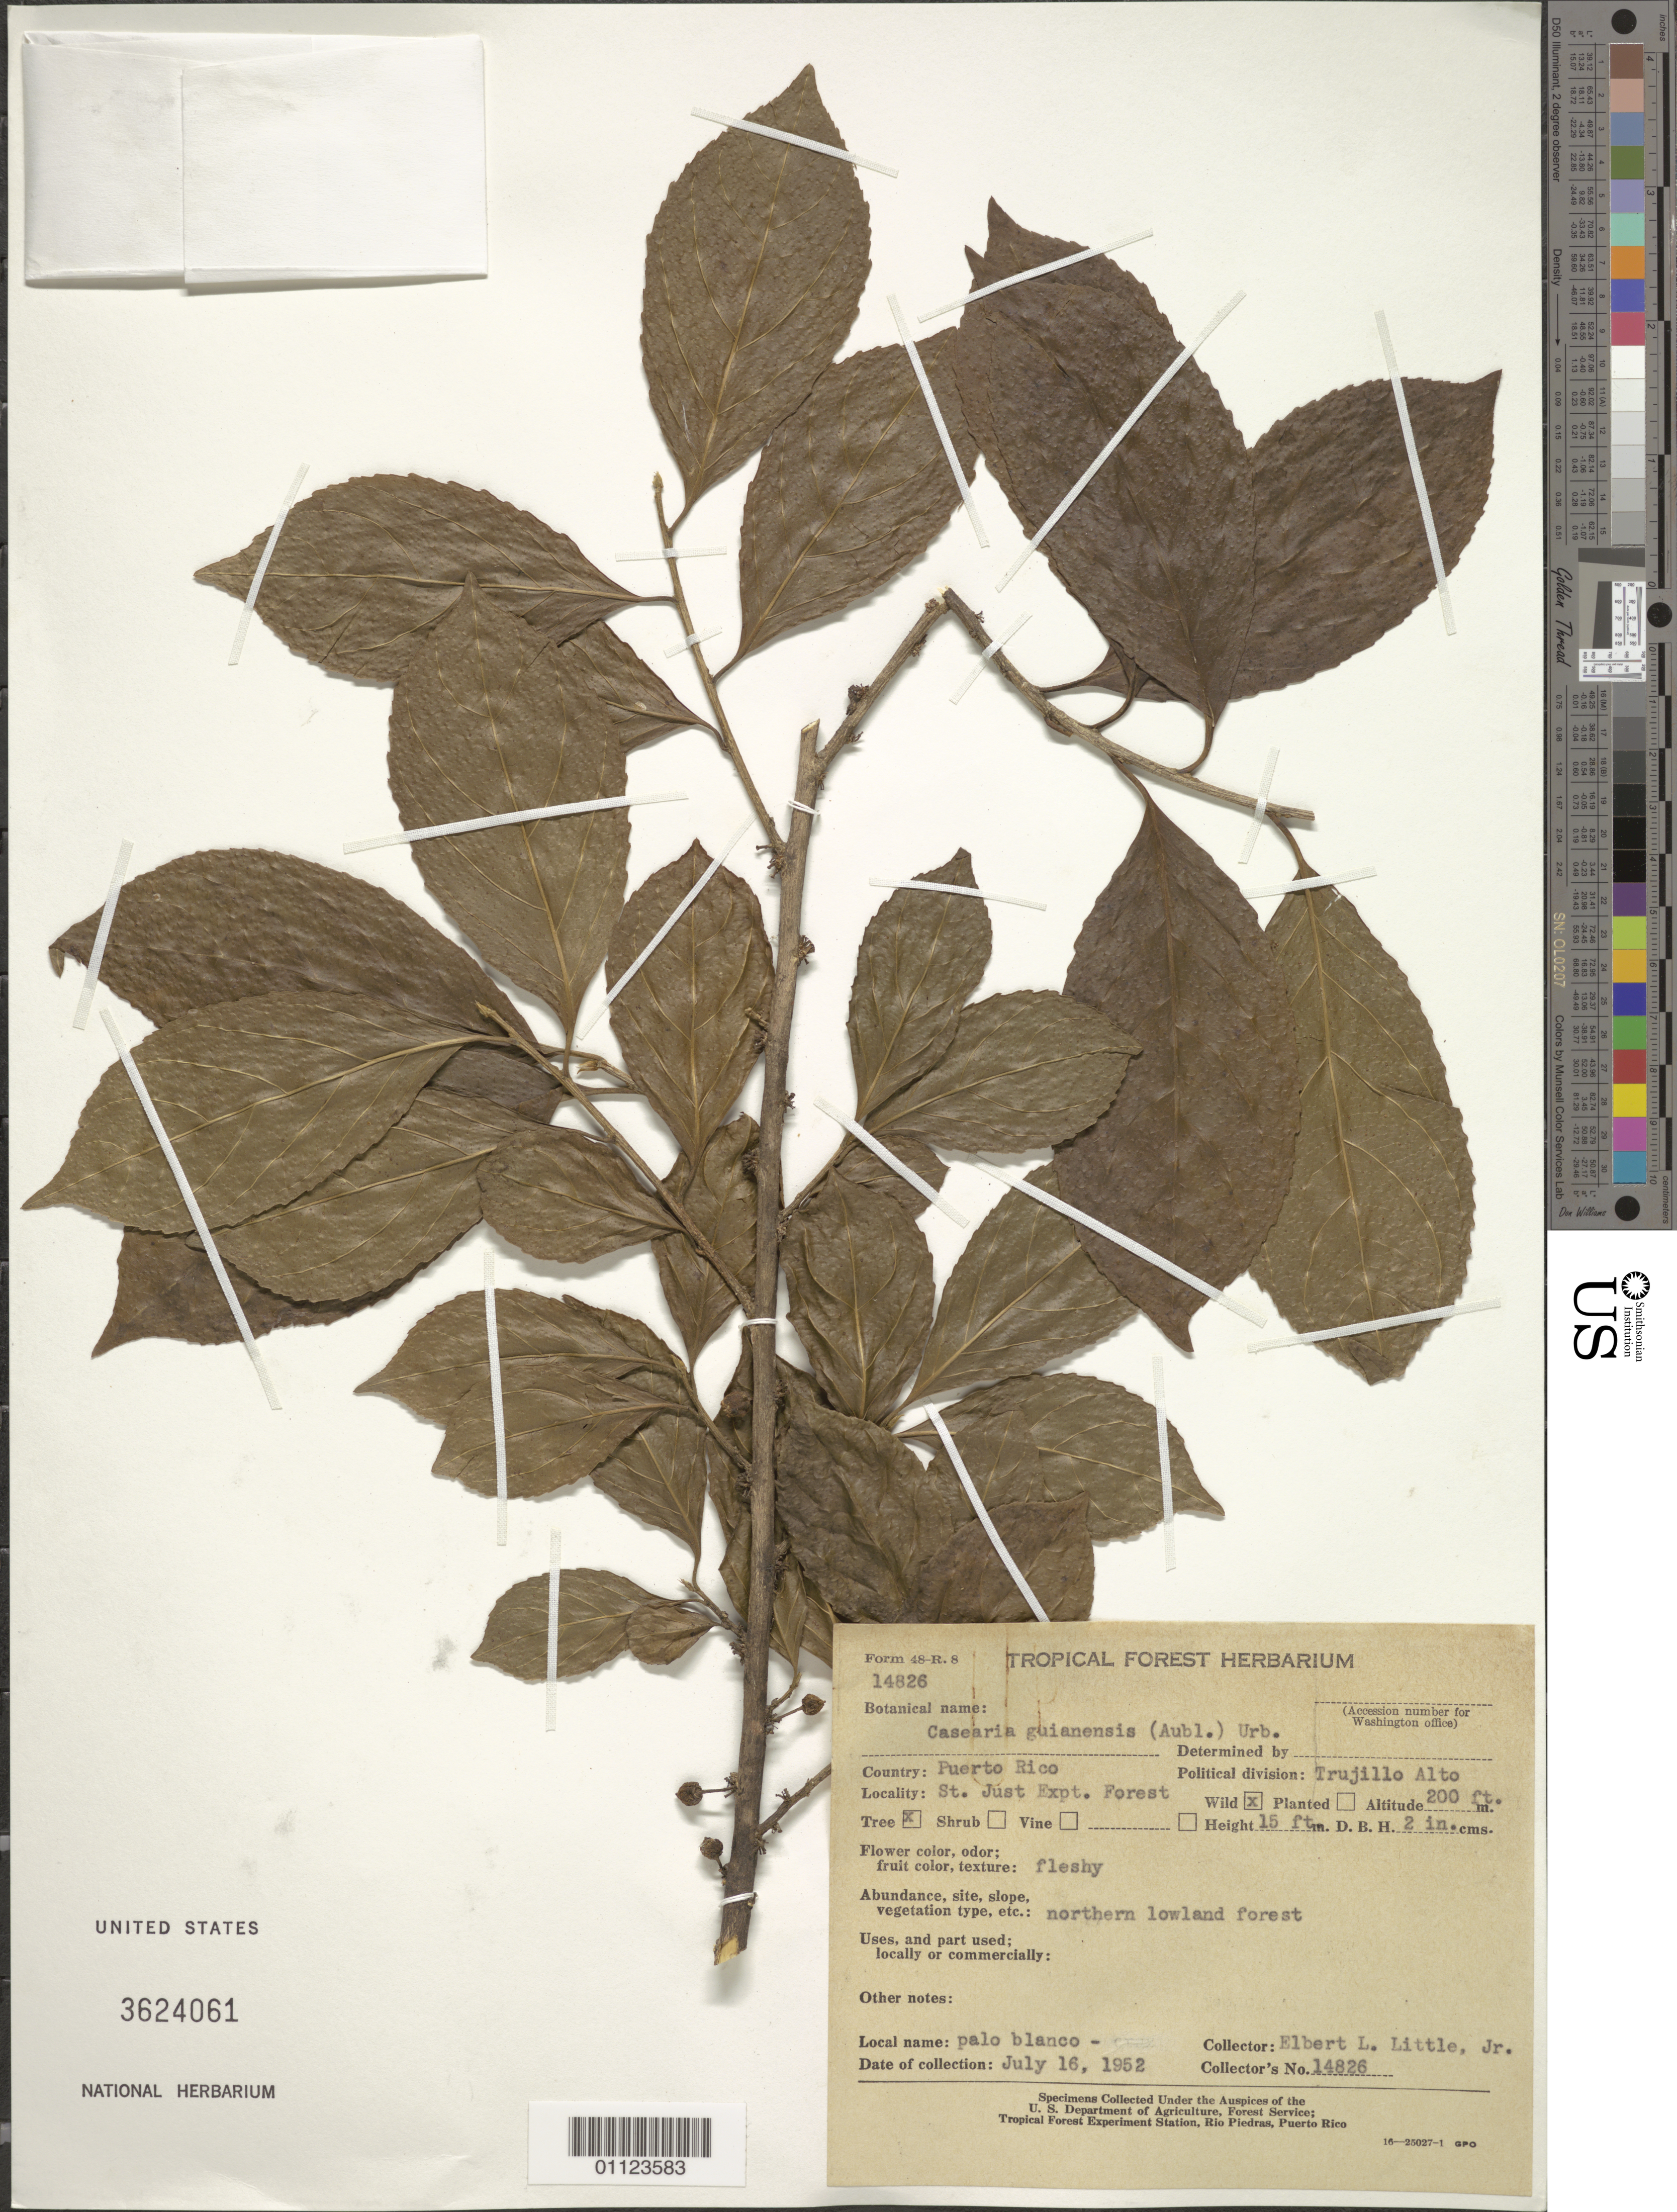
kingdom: Plantae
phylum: Tracheophyta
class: Magnoliopsida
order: Malpighiales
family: Salicaceae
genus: Casearia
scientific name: Casearia guianensis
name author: (Aubl.) Urb.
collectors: E. L. Little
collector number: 14826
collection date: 1952-07-16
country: Puerto Rico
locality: Trujillo Alto. St. Just Expt. Forest.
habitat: Northern lowland forest.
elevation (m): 61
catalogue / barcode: US 3624061